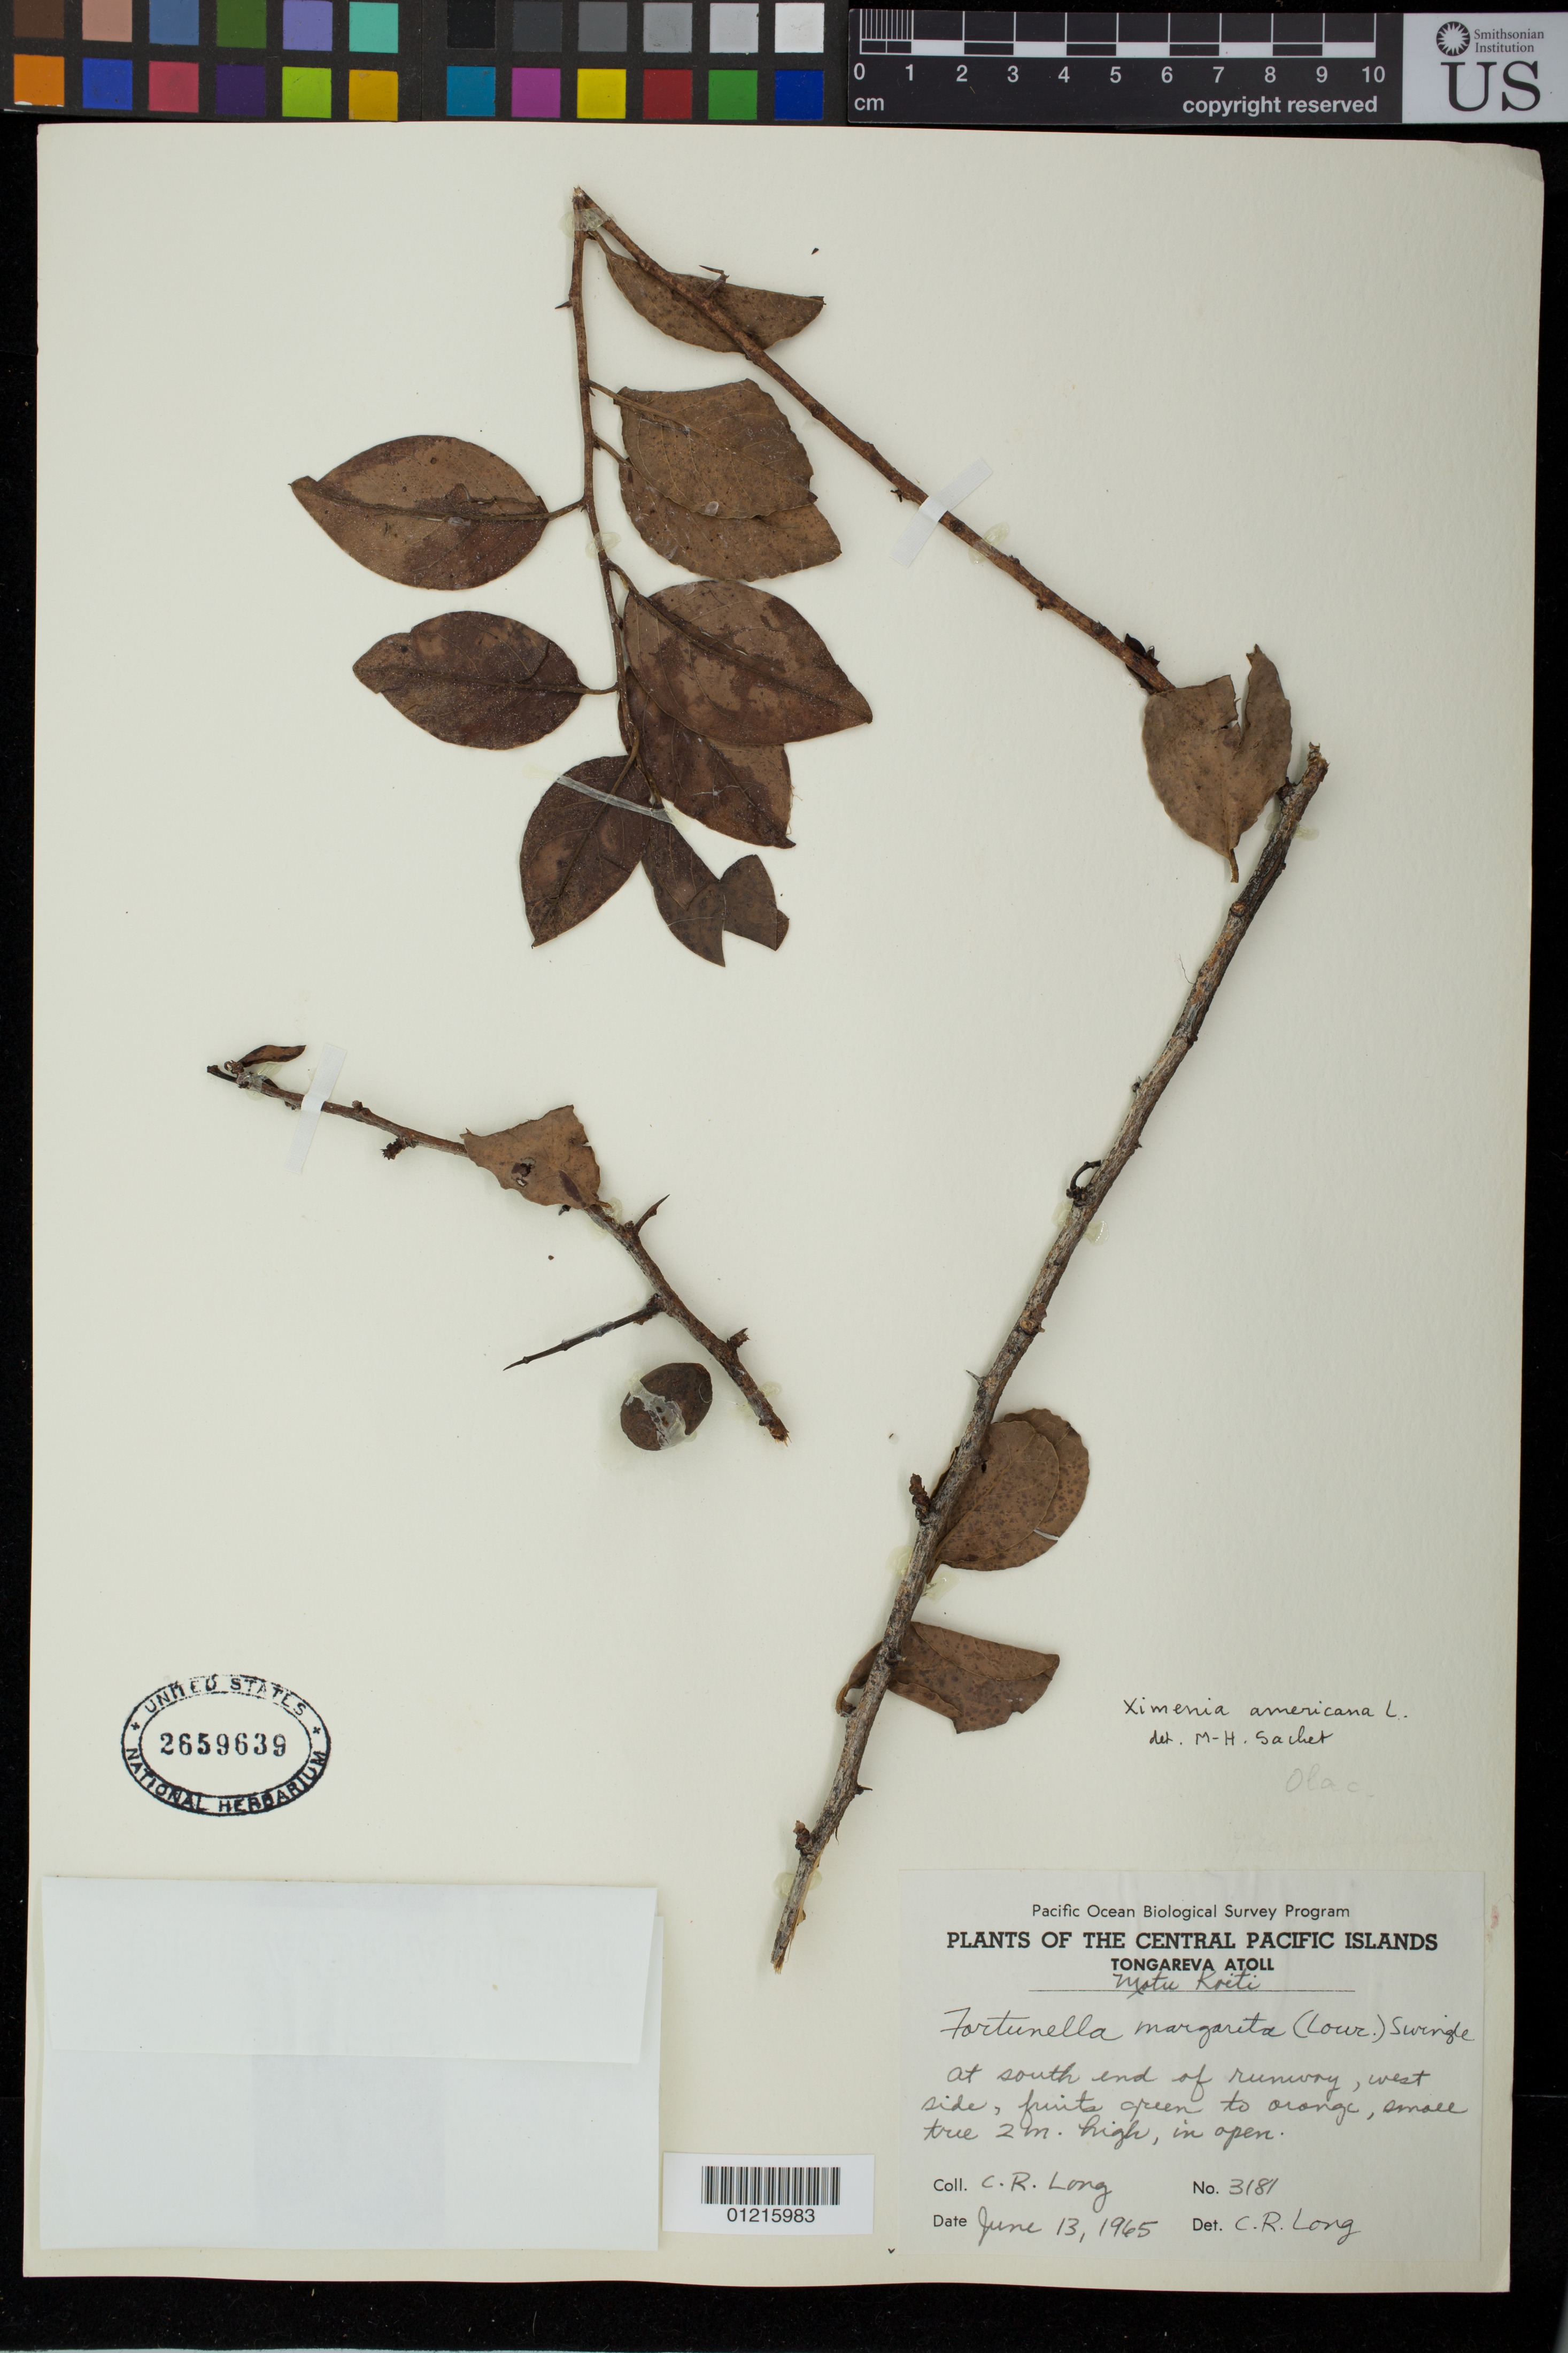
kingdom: Plantae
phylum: Tracheophyta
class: Magnoliopsida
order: Santalales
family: Ximeniaceae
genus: Ximenia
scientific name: Ximenia americana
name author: L.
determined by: Sachet, M.-H.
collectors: C. Long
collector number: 3181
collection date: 1965-06-13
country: Cook Islands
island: Penrhyn Atoll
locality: On south end of runway, west side.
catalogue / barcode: US 2659639